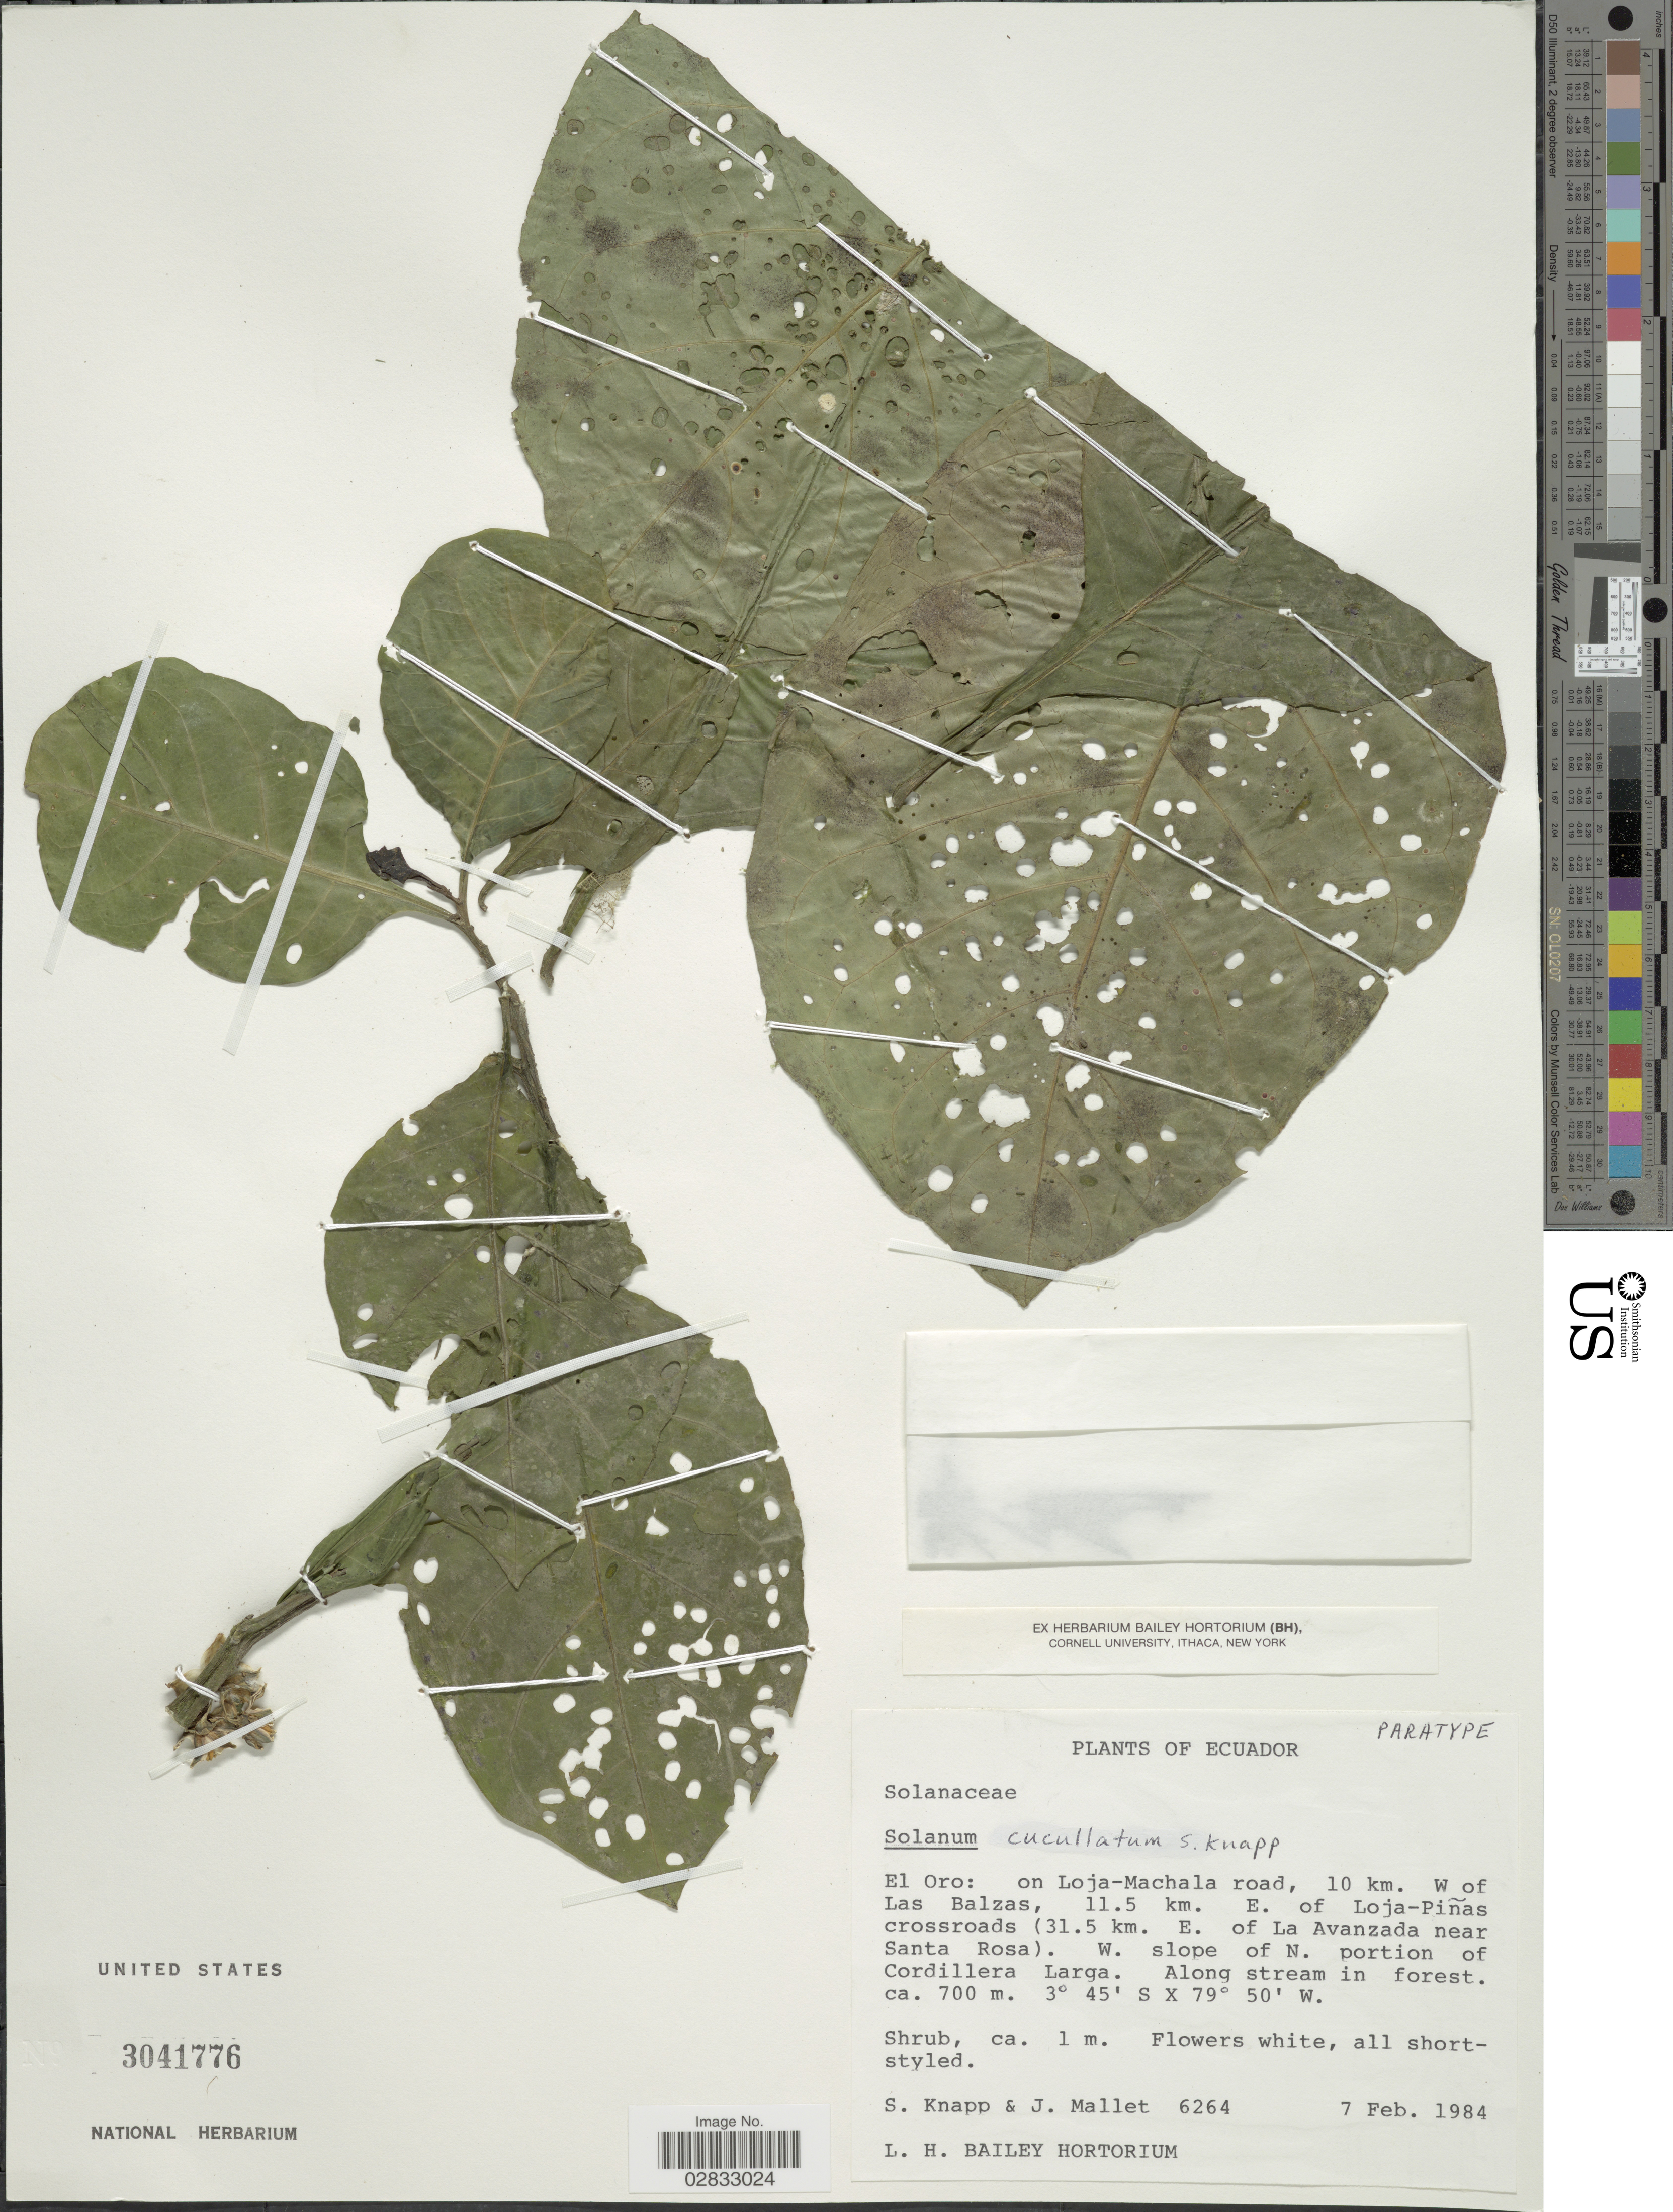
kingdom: Plantae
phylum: Tracheophyta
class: Magnoliopsida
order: Solanales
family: Solanaceae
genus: Solanum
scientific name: Solanum cucullatum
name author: S. Knapp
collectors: S. Knapp & J. Mallet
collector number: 6264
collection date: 1984-02-07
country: Ecuador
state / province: El Oro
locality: On Loja-Machala road, 10 km. W of Laz Balzas, 11.5 km. E. of Loja-Piñas crossroads (31.5 km. E. of La Avanzada near Santa Rosa). W. slope of N. portion of Cordillera Larga.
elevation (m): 700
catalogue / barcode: US 3041776